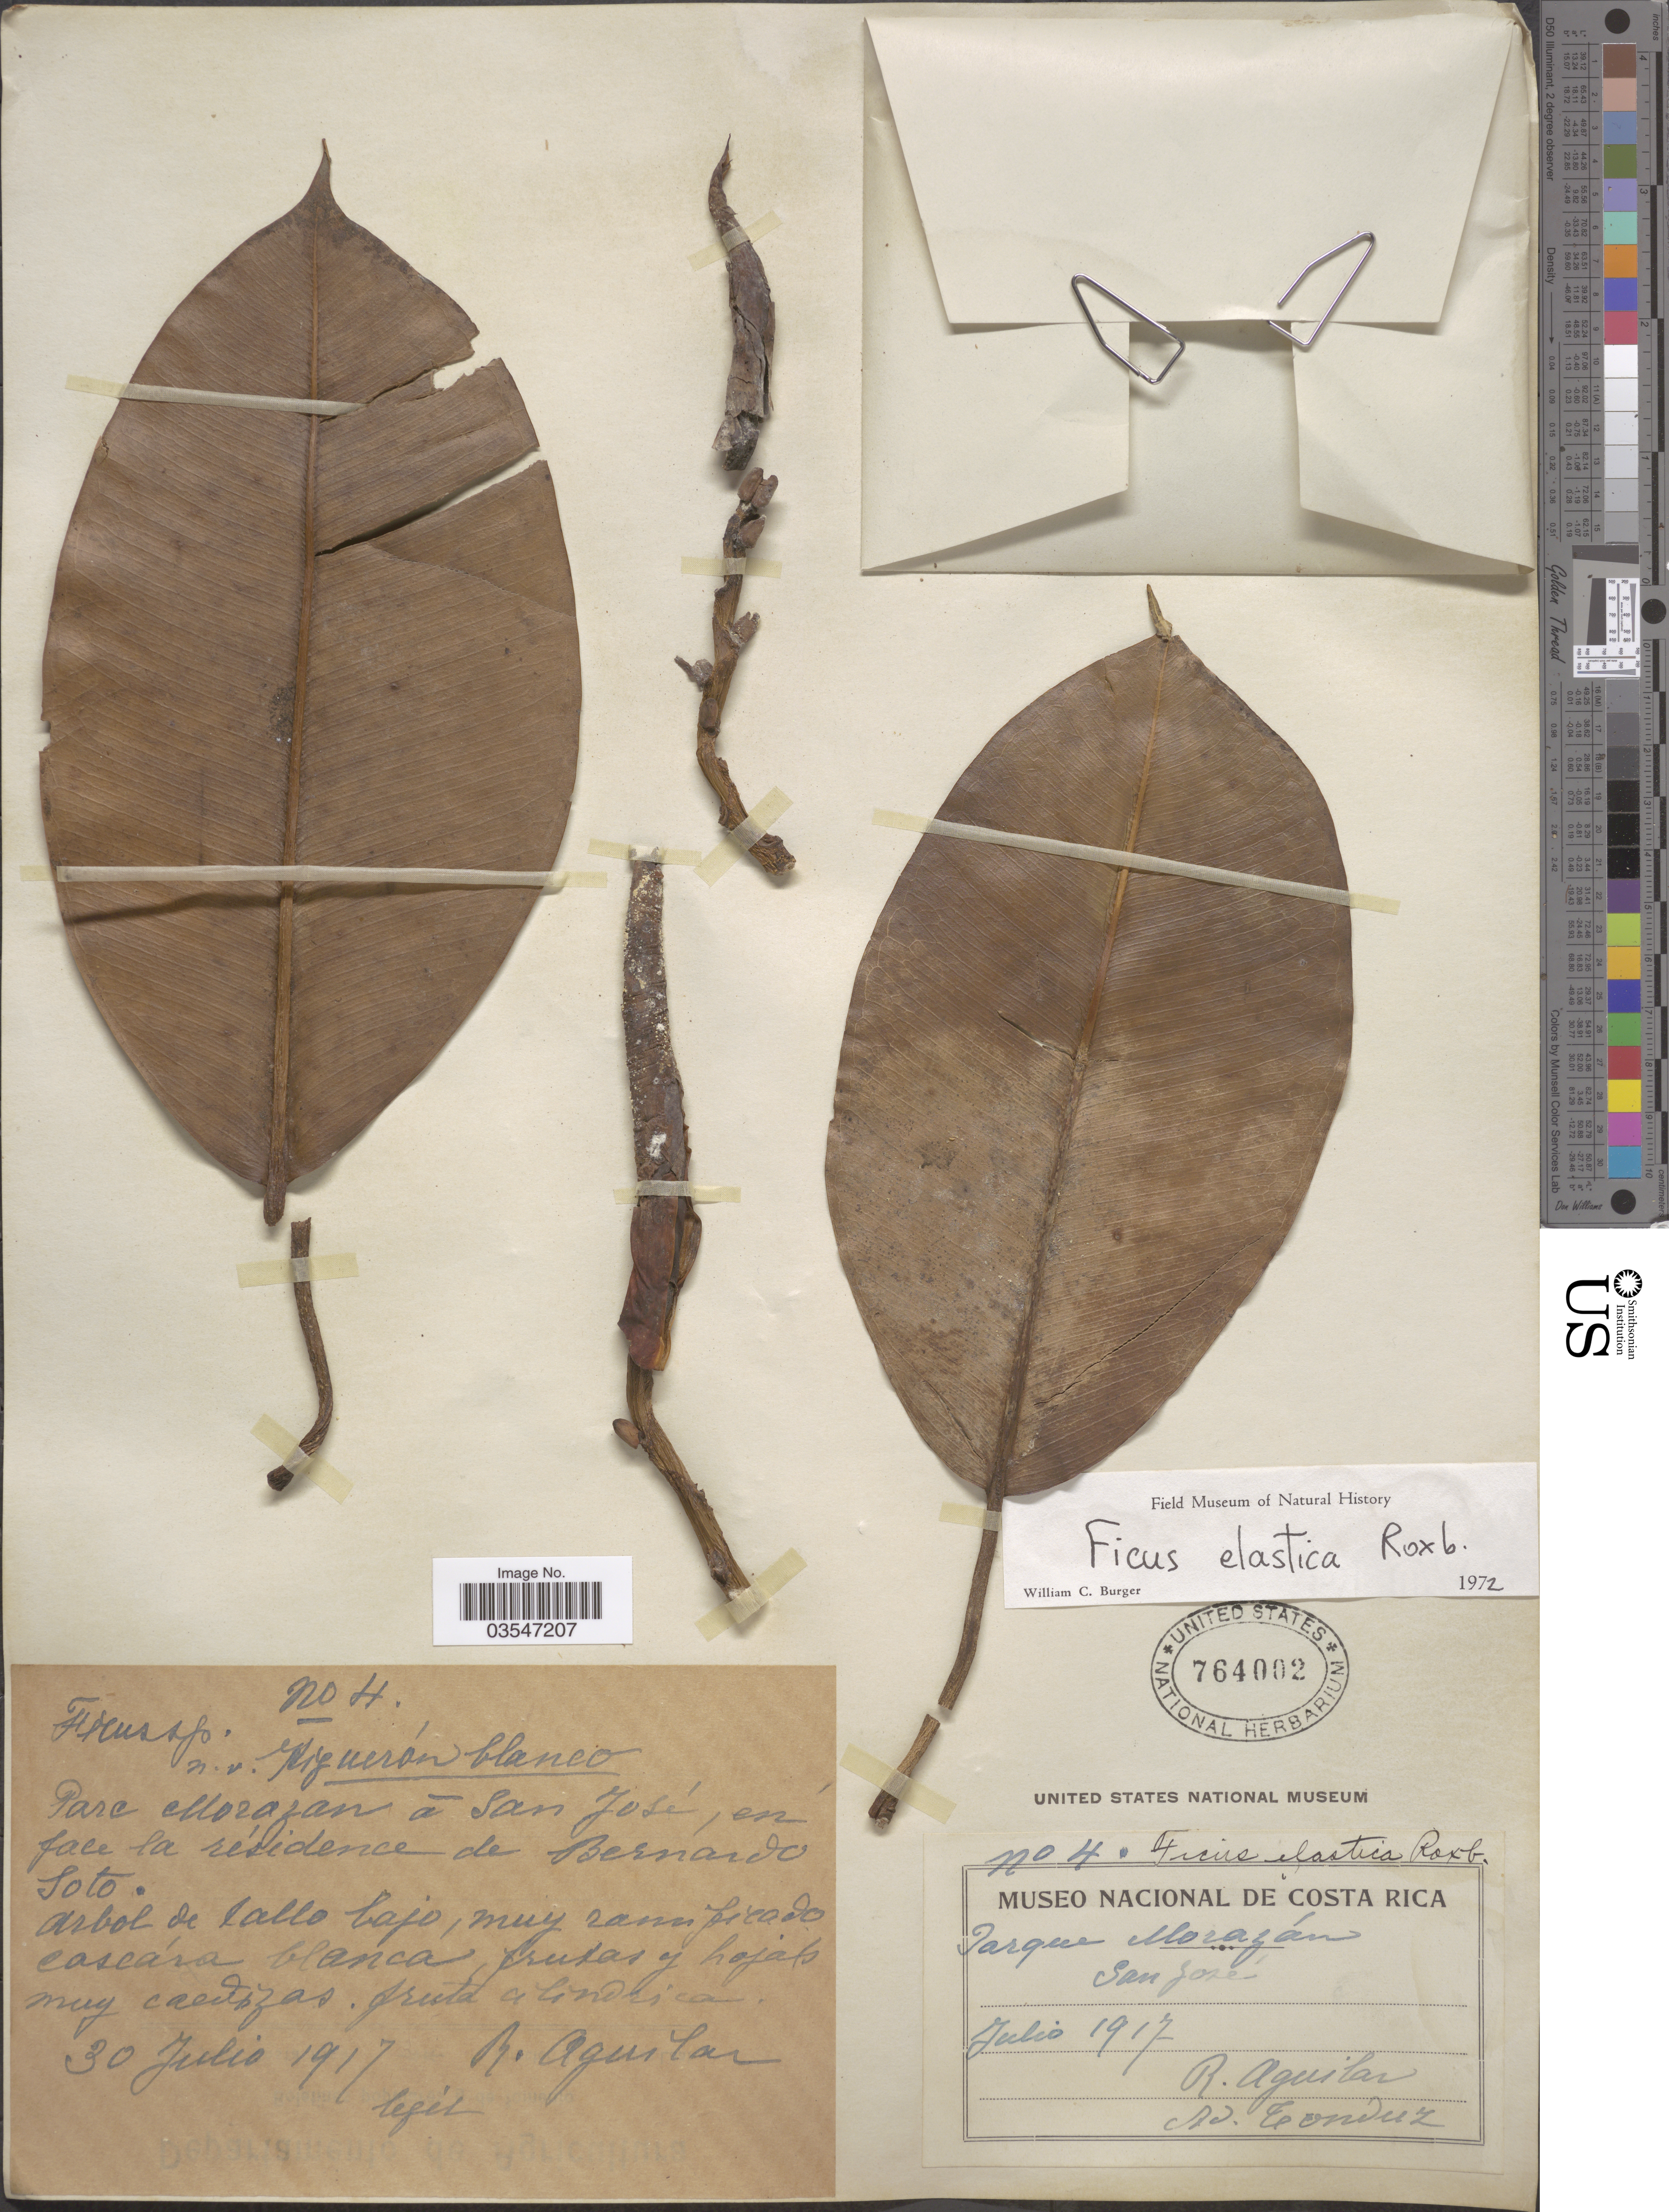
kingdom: Plantae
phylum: Tracheophyta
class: Magnoliopsida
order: Rosales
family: Moraceae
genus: Ficus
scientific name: Ficus elastica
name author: Roxb.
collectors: R. Aguilar & A. Tonduz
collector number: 4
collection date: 1917-07-30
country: Costa Rica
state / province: San José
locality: Parque Morazán. San José. Parc Morazan á San José, en face la résidence de Bernardo Soto.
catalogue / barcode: US 764002